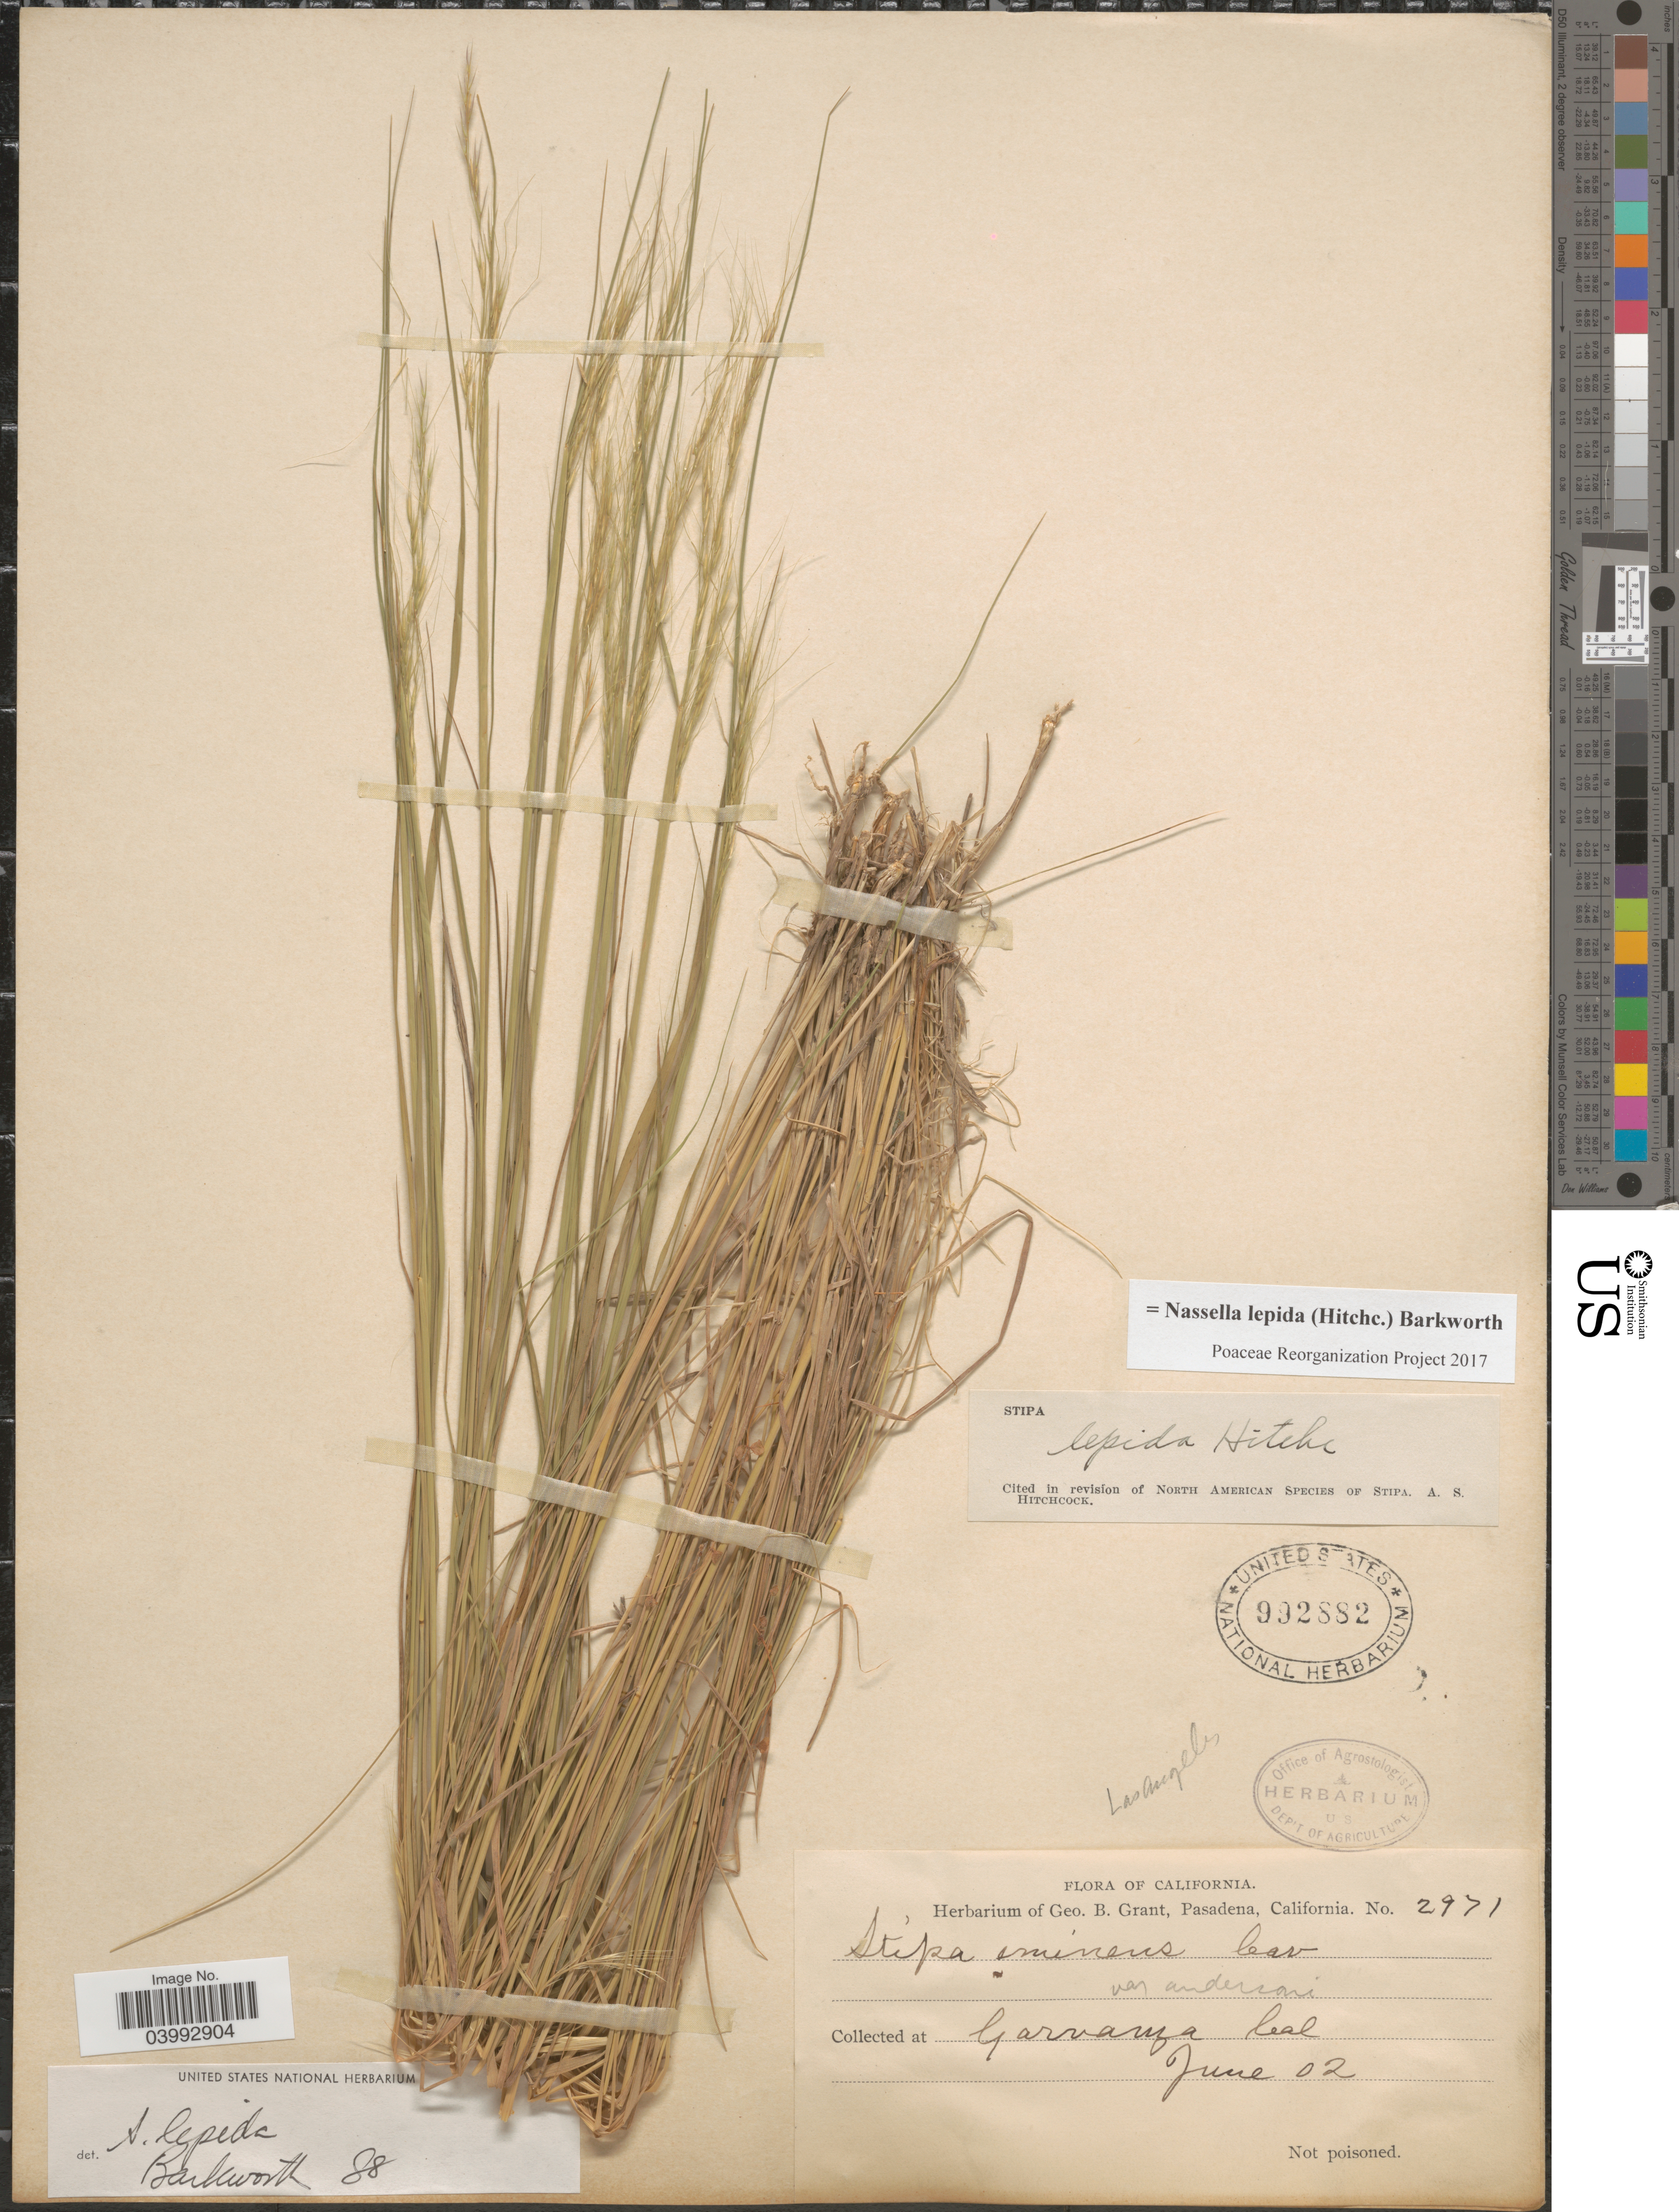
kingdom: Plantae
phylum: Tracheophyta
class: Liliopsida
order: Poales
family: Poaceae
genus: Nassella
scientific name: Nassella lepida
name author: (Hitchc.) Barkworth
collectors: ex herb. Geo. B. Grant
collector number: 2971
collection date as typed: Transcribed d/m/y: /6/2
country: United States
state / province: California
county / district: Los Angeles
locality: Garvanza. Los Angeles.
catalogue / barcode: US 992882